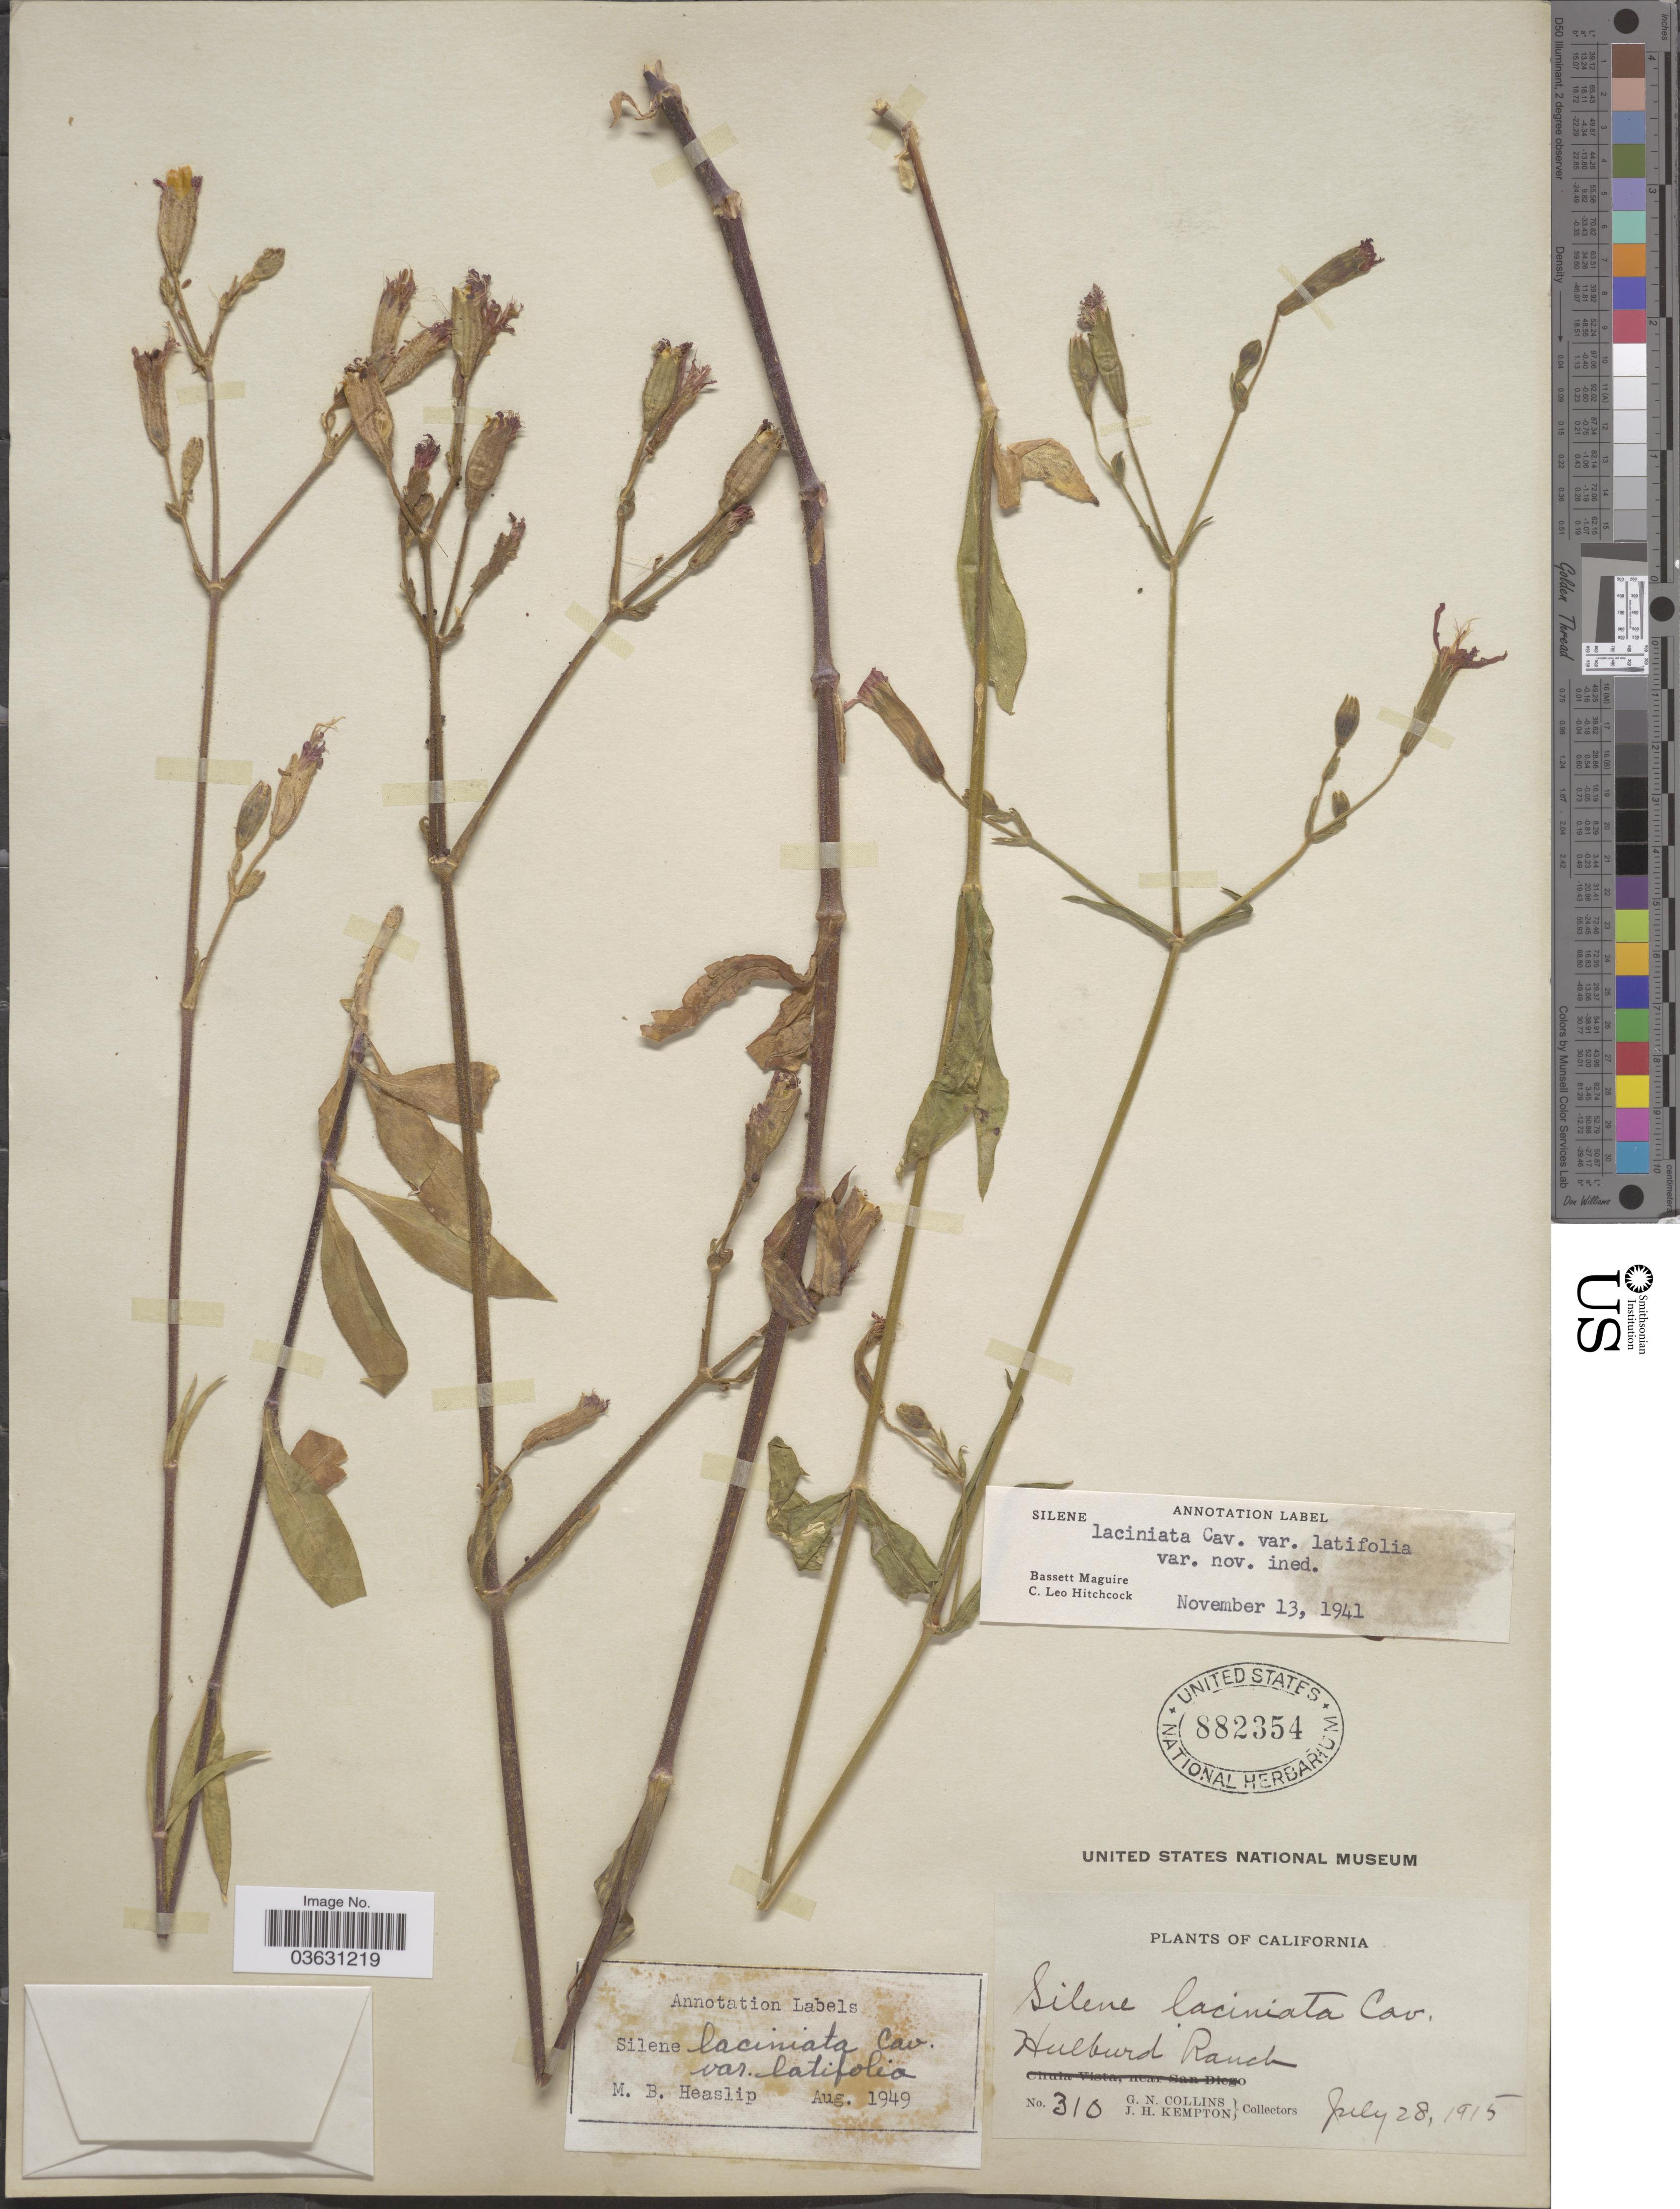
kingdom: Plantae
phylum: Tracheophyta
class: Magnoliopsida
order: Caryophyllales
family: Caryophyllaceae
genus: Silene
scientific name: Silene laciniata var. latifolia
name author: C.L. Hitchc. & Maguire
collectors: G. Collins & J. H. Kempton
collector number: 310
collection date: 1915-07-28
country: United States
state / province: California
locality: Hulburd Ranch.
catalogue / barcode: US 882354